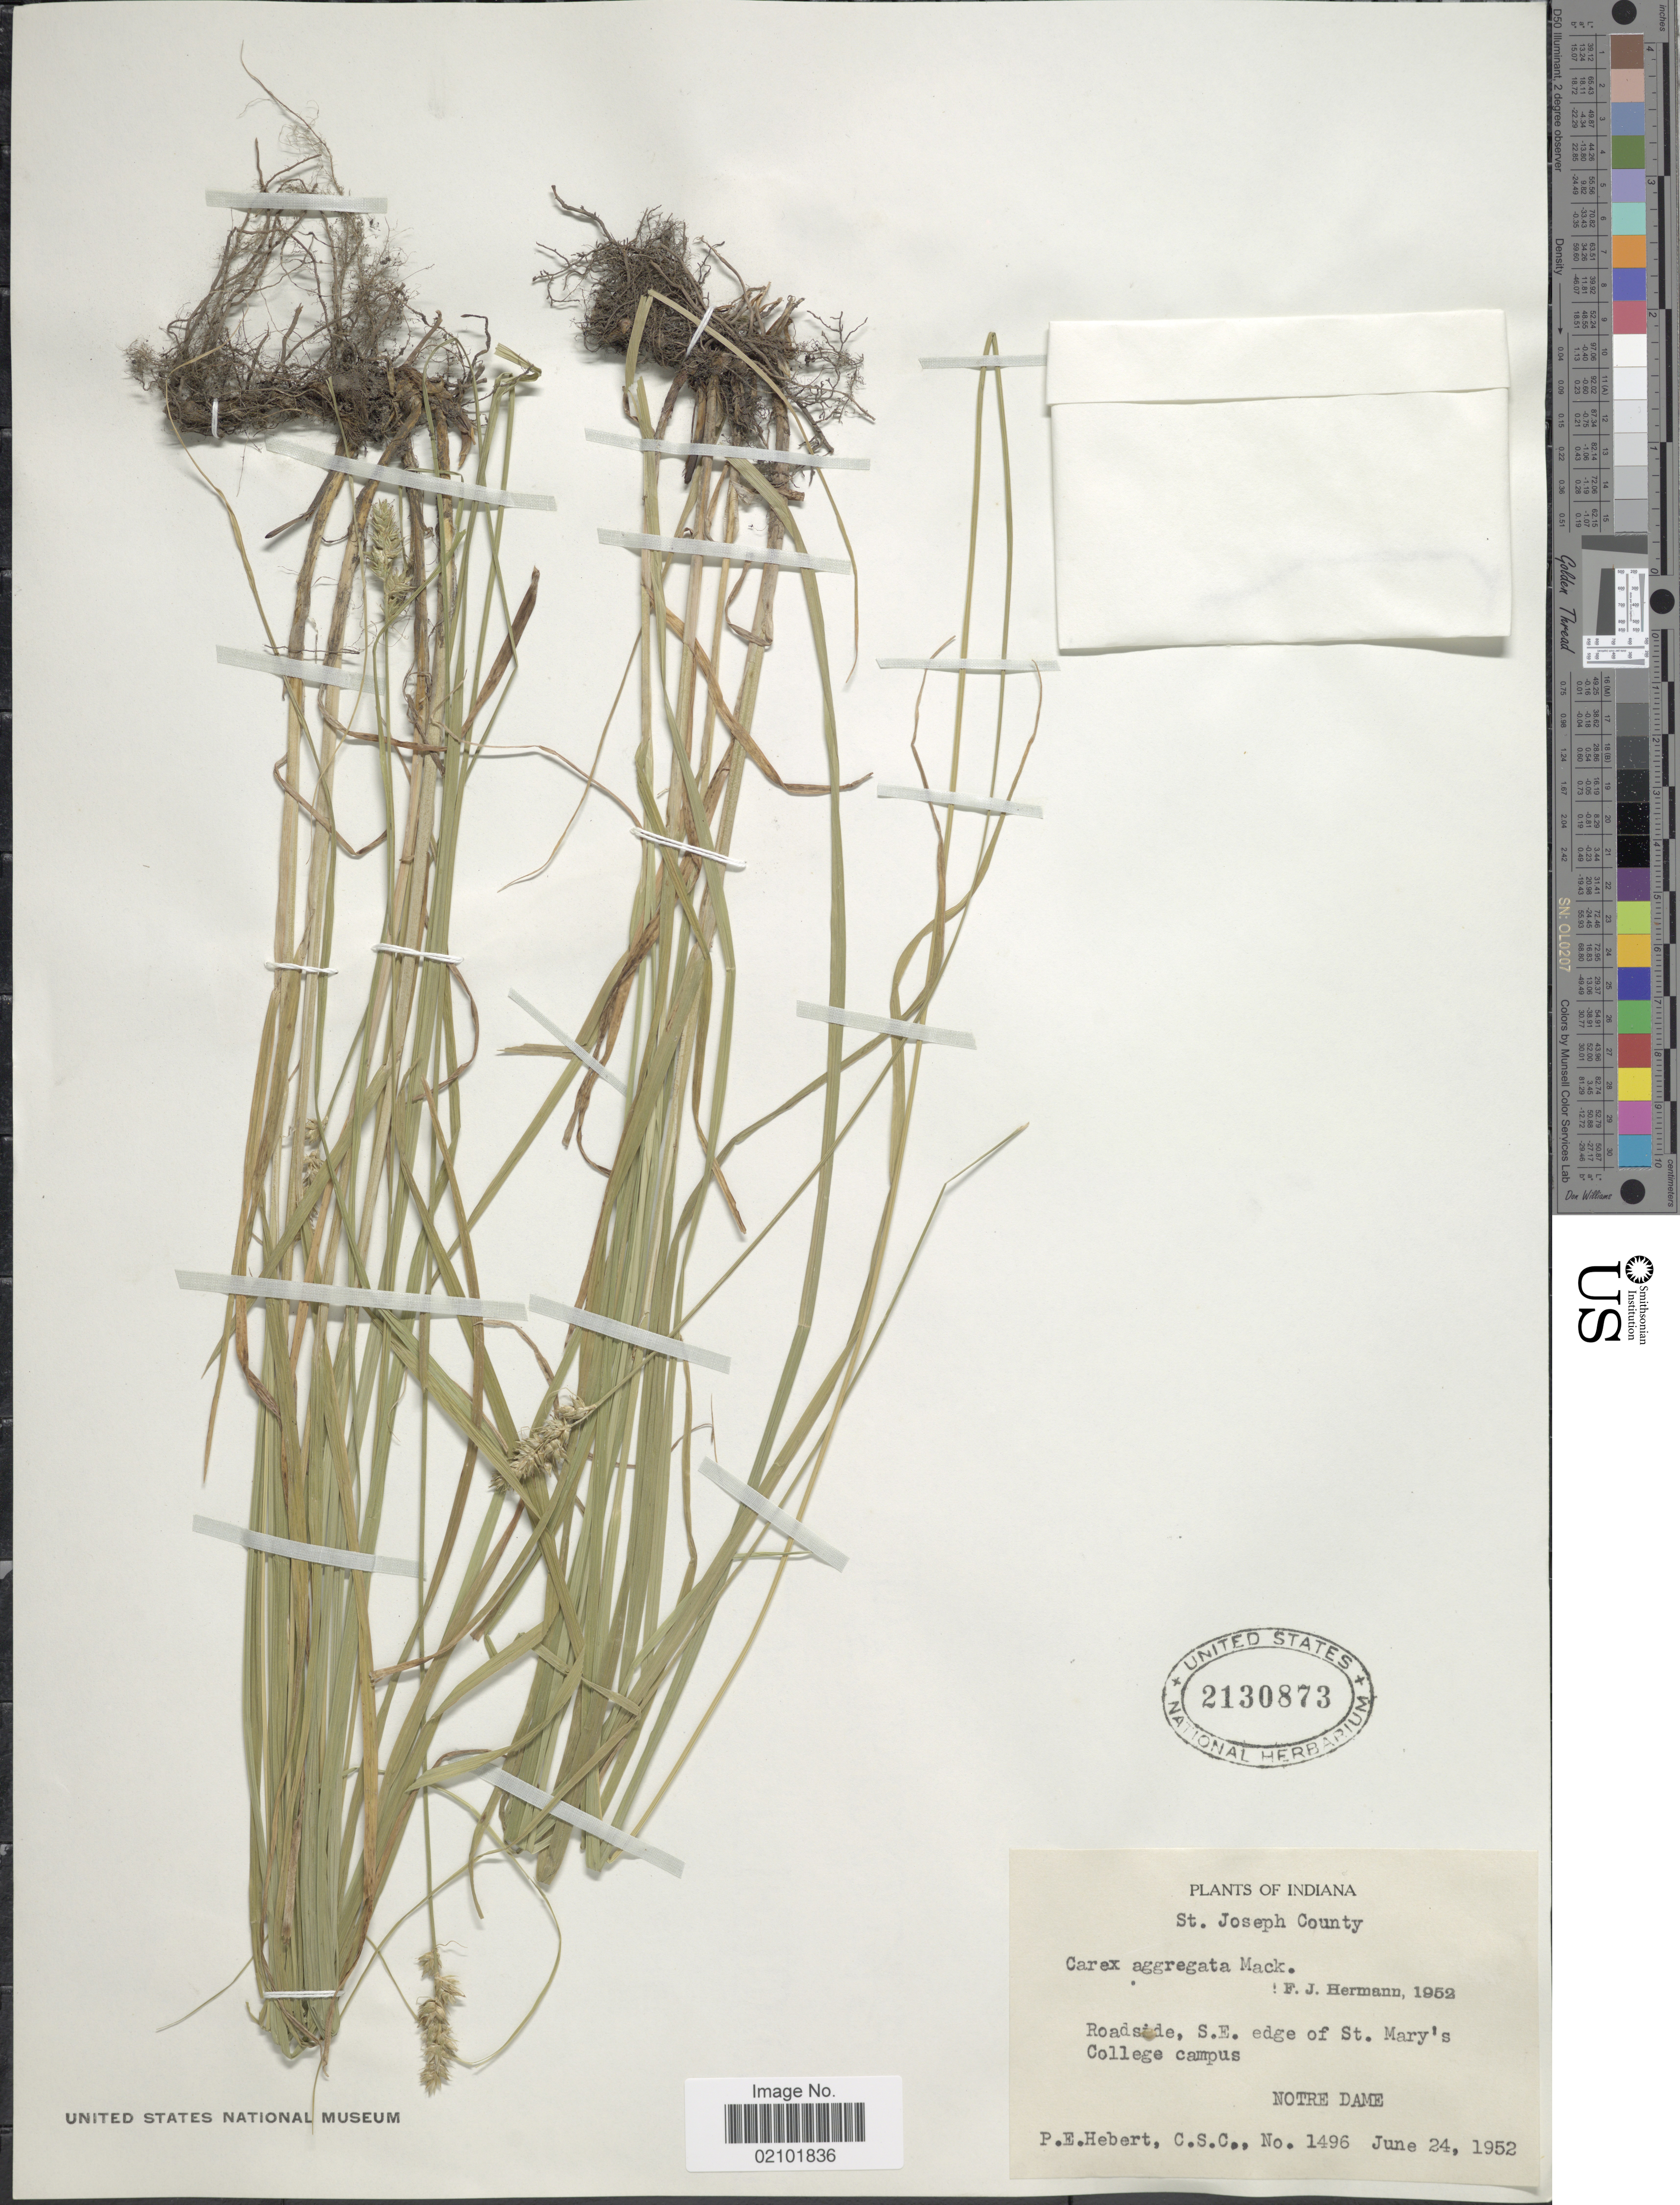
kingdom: Plantae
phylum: Tracheophyta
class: Liliopsida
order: Poales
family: Cyperaceae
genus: Carex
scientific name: Carex aggregata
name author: Mack.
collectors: P. Hebert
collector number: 1496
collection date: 1952-06-24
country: United States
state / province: Kansas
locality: St. Joseph County. S.E. edge of St. Mary's College campus. Notre Dame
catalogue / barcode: US 2130873